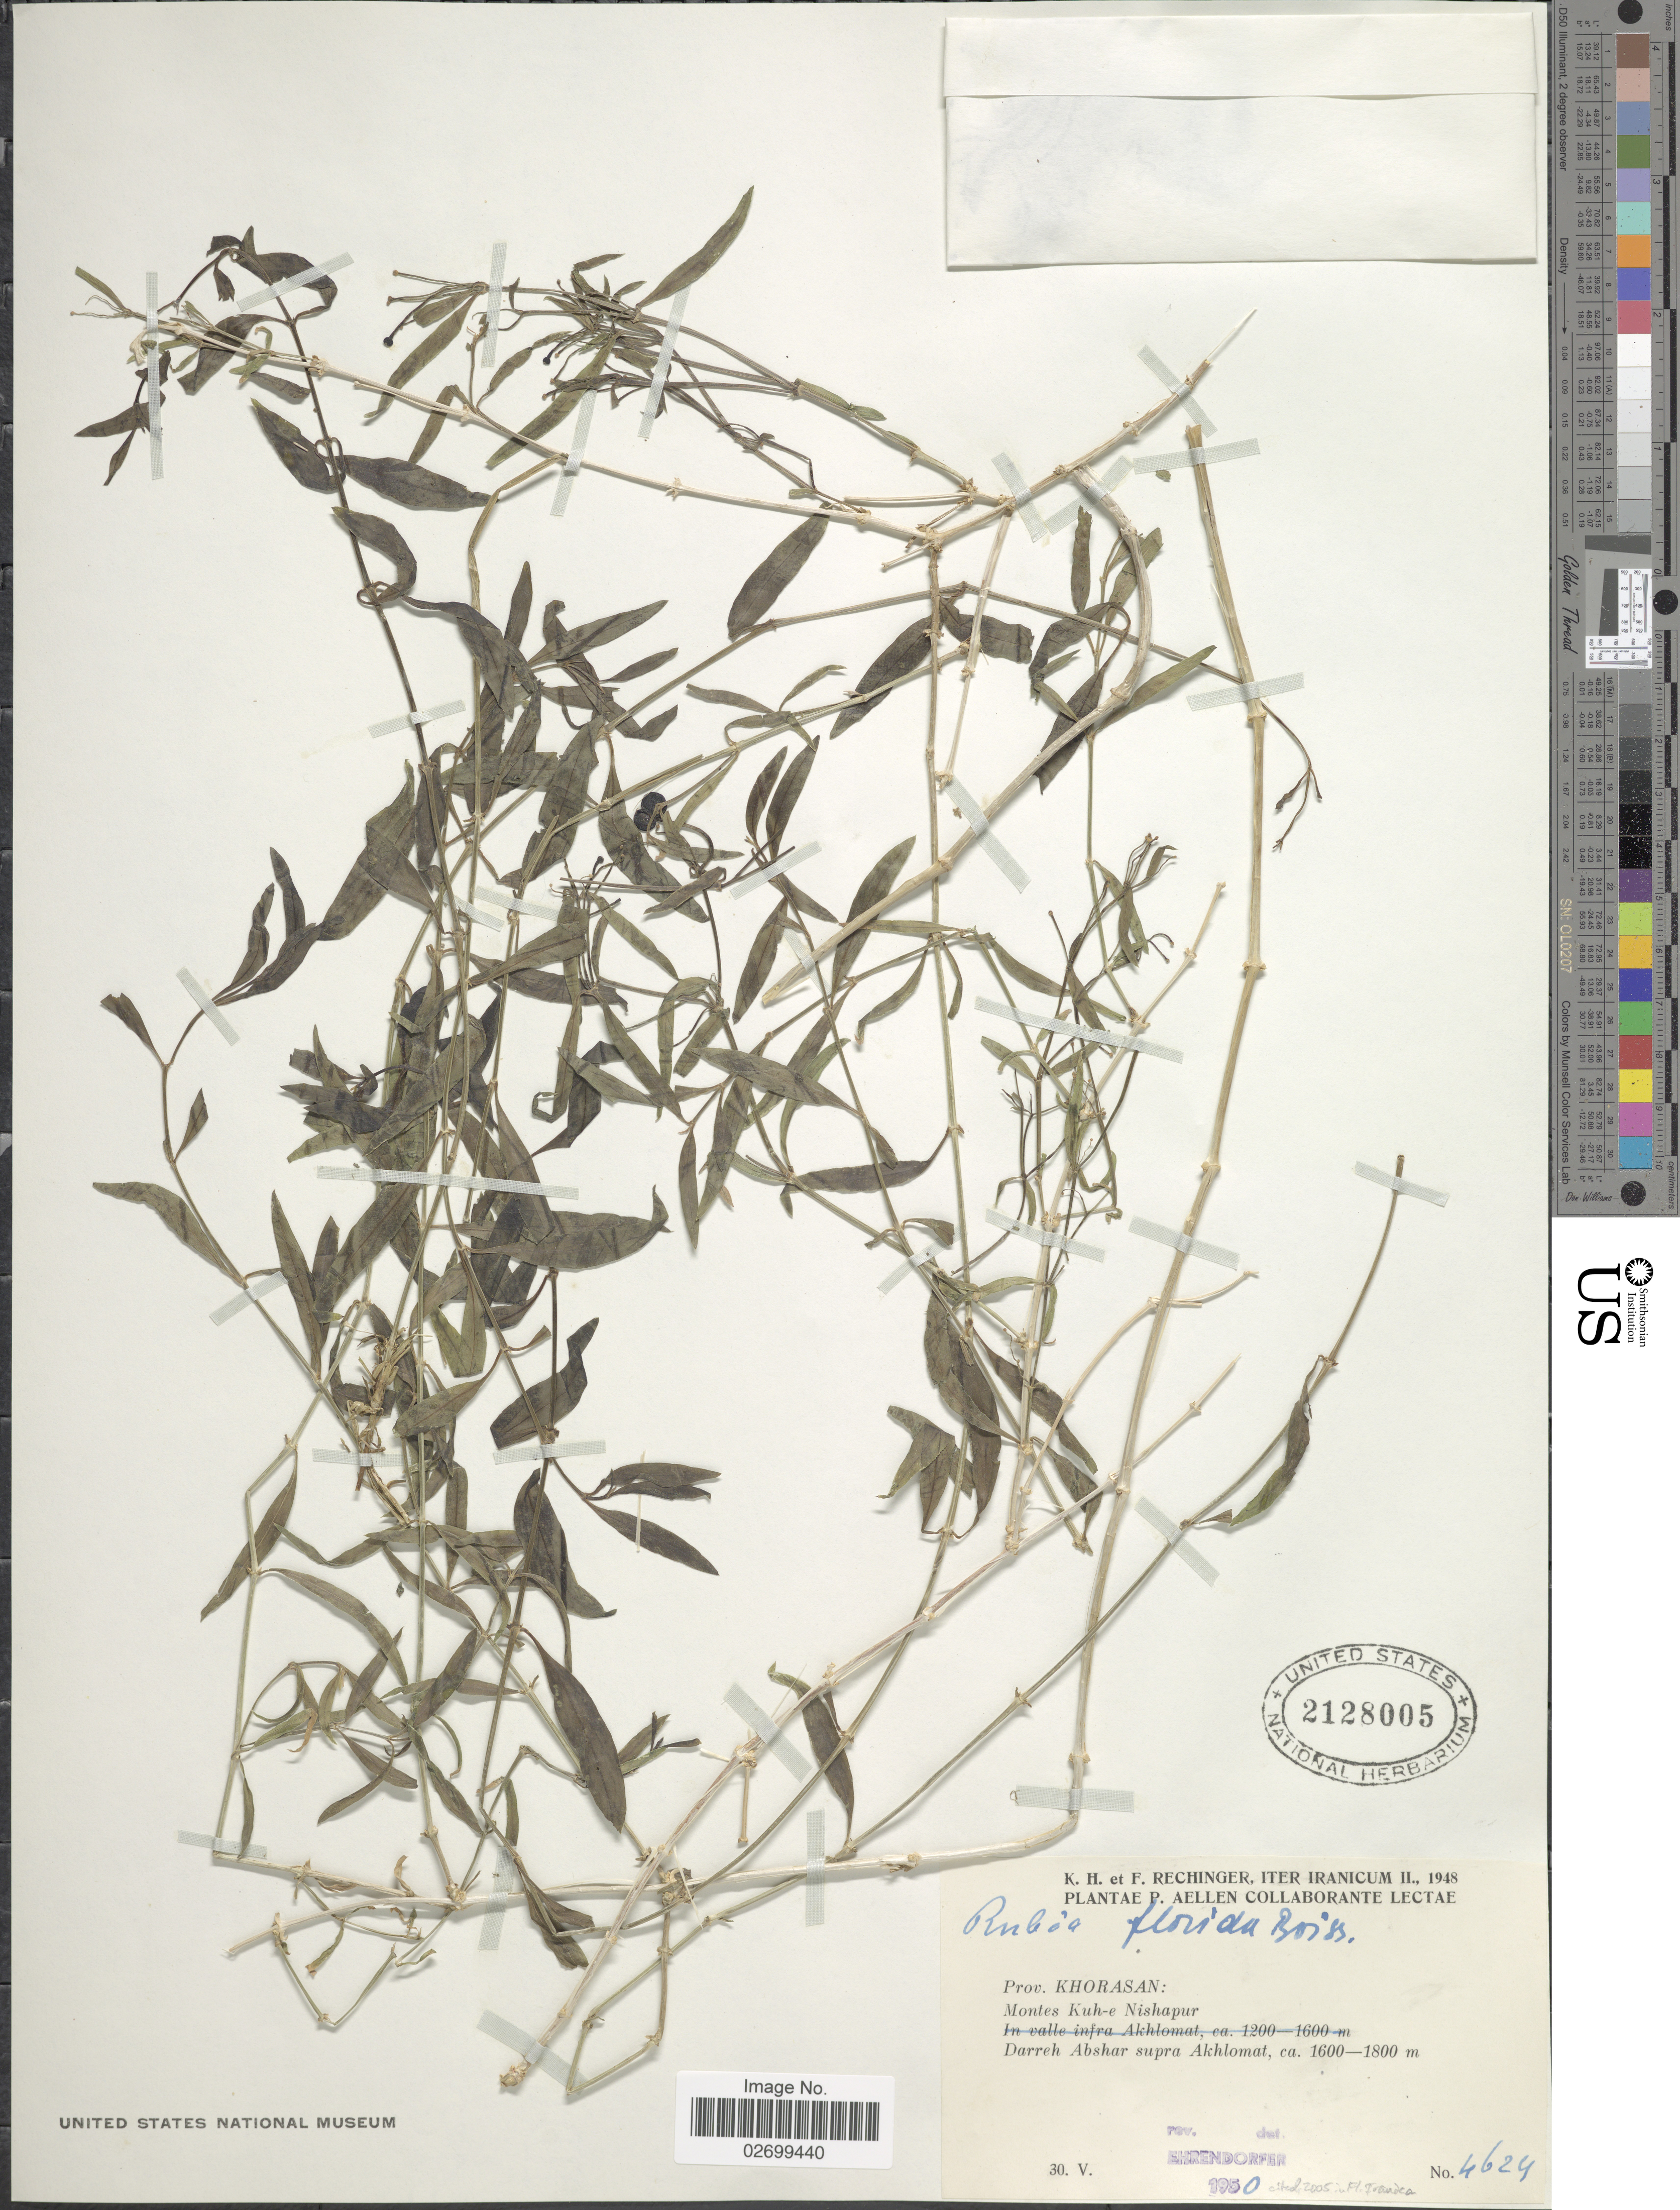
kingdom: Plantae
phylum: Tracheophyta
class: Magnoliopsida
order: Gentianales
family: Rubiaceae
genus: Rubia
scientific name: Rubia florida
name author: Boiss.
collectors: K. H. Rechinger, F. Rechinger & P. Aellen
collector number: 4624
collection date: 1948-05-30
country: Iran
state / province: Khorasan [obsolete]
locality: Prov. Khorasan, Prov. Khorasan, Montes Kuh-e Nishapur, Darreh Abshar supra Akhlomat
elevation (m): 1600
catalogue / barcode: US 2128005